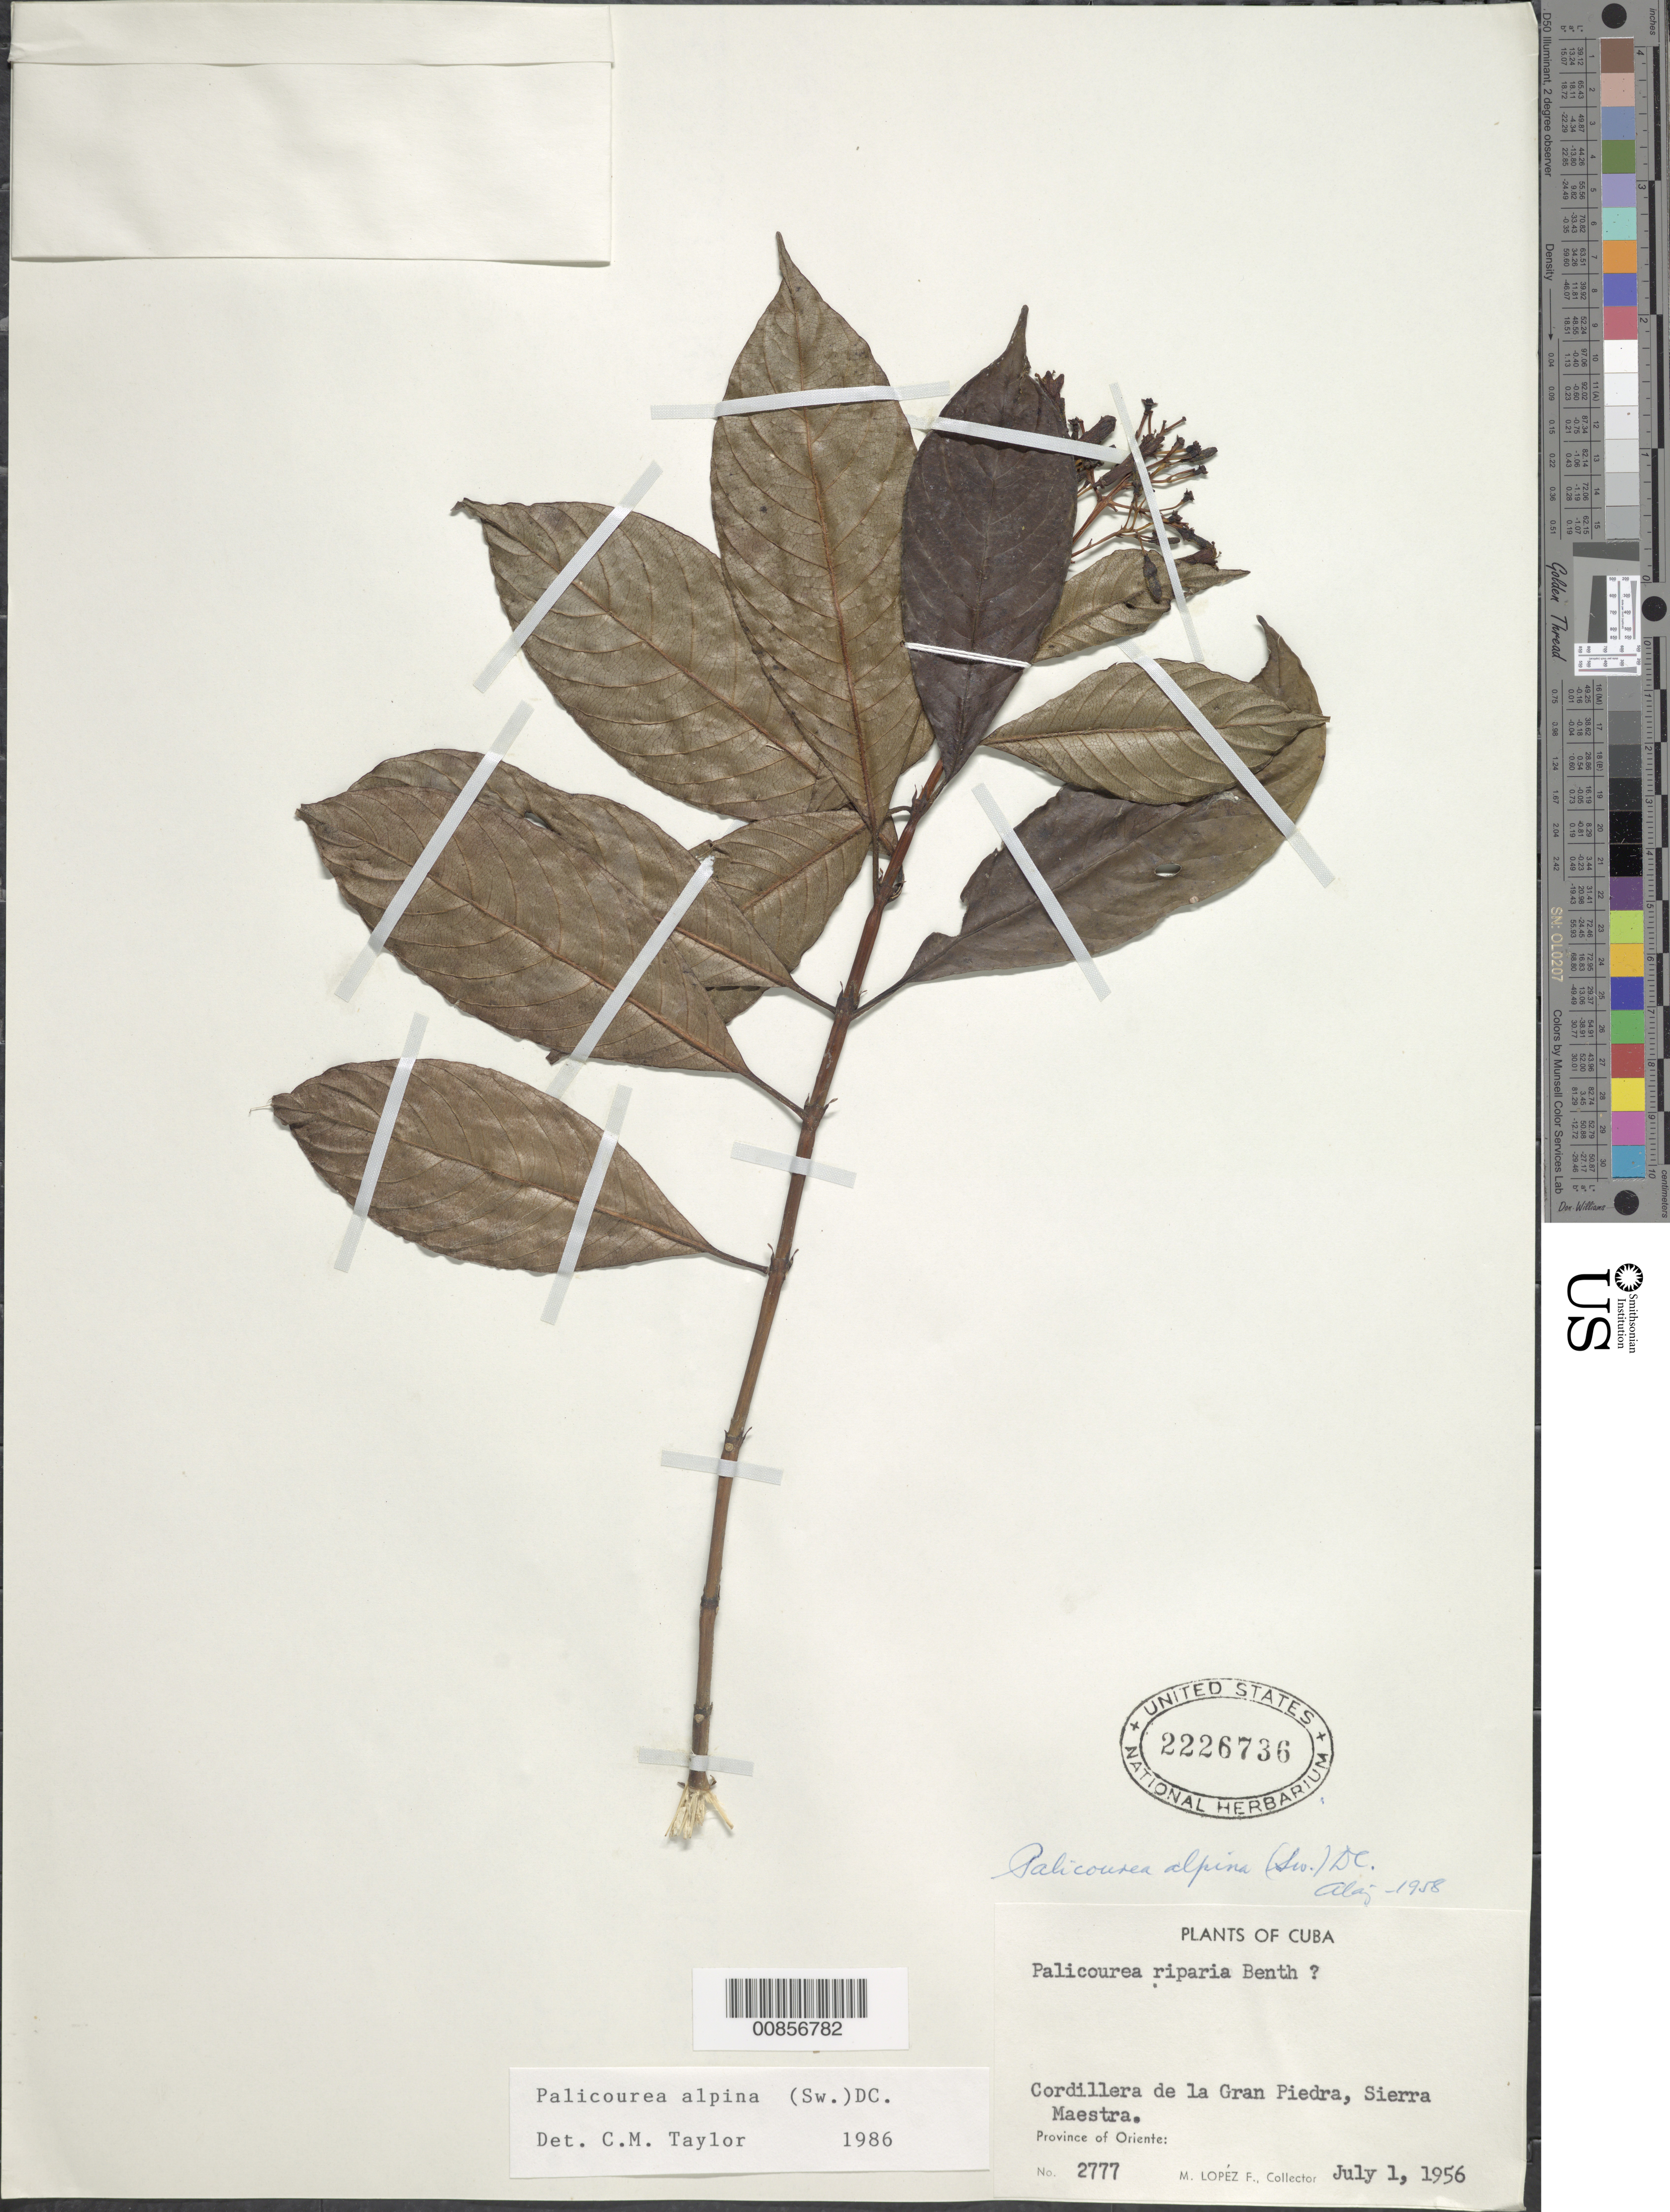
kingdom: Plantae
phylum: Tracheophyta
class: Magnoliopsida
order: Gentianales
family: Rubiaceae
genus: Palicourea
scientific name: Palicourea alpina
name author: (Sw.) DC.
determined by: Liogier, Alain H.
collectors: M. López Figueiras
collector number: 2777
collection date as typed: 01 Jul 1956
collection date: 1956-07-01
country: Cuba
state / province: Oriente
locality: Codillera de la Gran Piedra, Sierra Maestra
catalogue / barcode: US 2226736